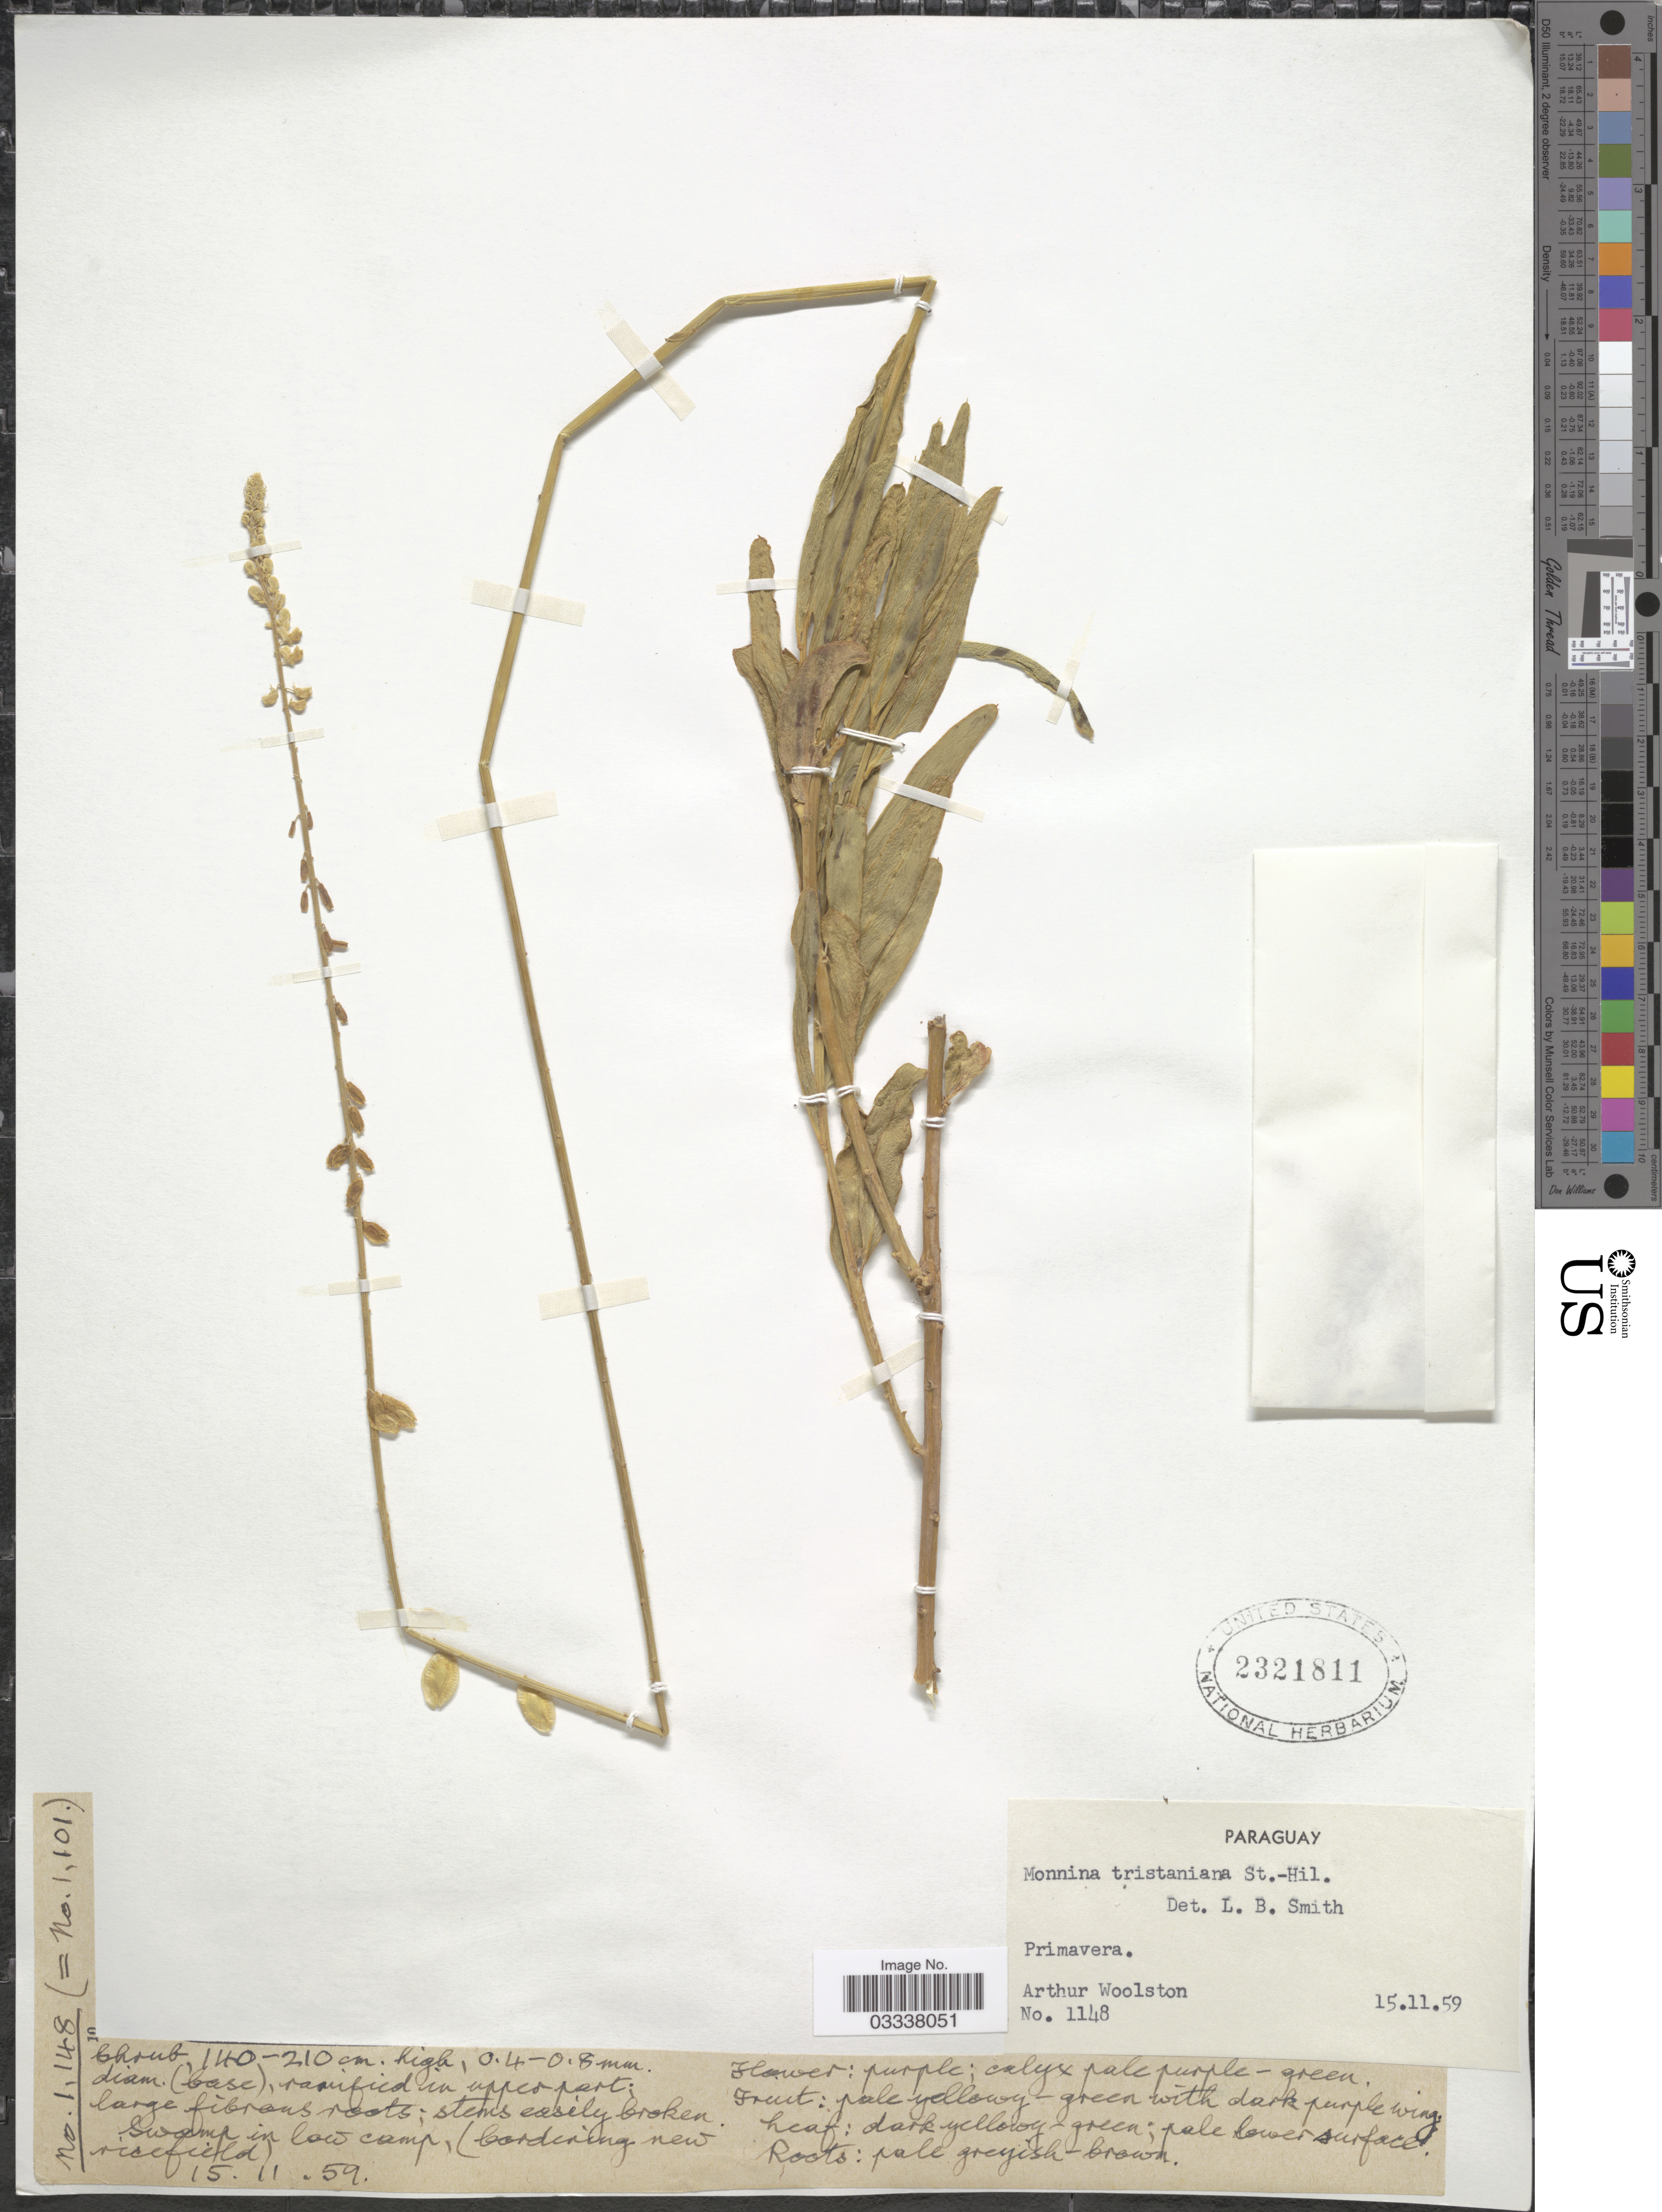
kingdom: Plantae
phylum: Tracheophyta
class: Magnoliopsida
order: Fabales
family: Polygalaceae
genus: Monnina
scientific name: Monnina tristaniana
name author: A. St.-Hil.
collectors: A. L. Woolston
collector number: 1148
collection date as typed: Transcribed d/m/y: 15/11/59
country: Paraguay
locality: Primavera.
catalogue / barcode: US 2321811